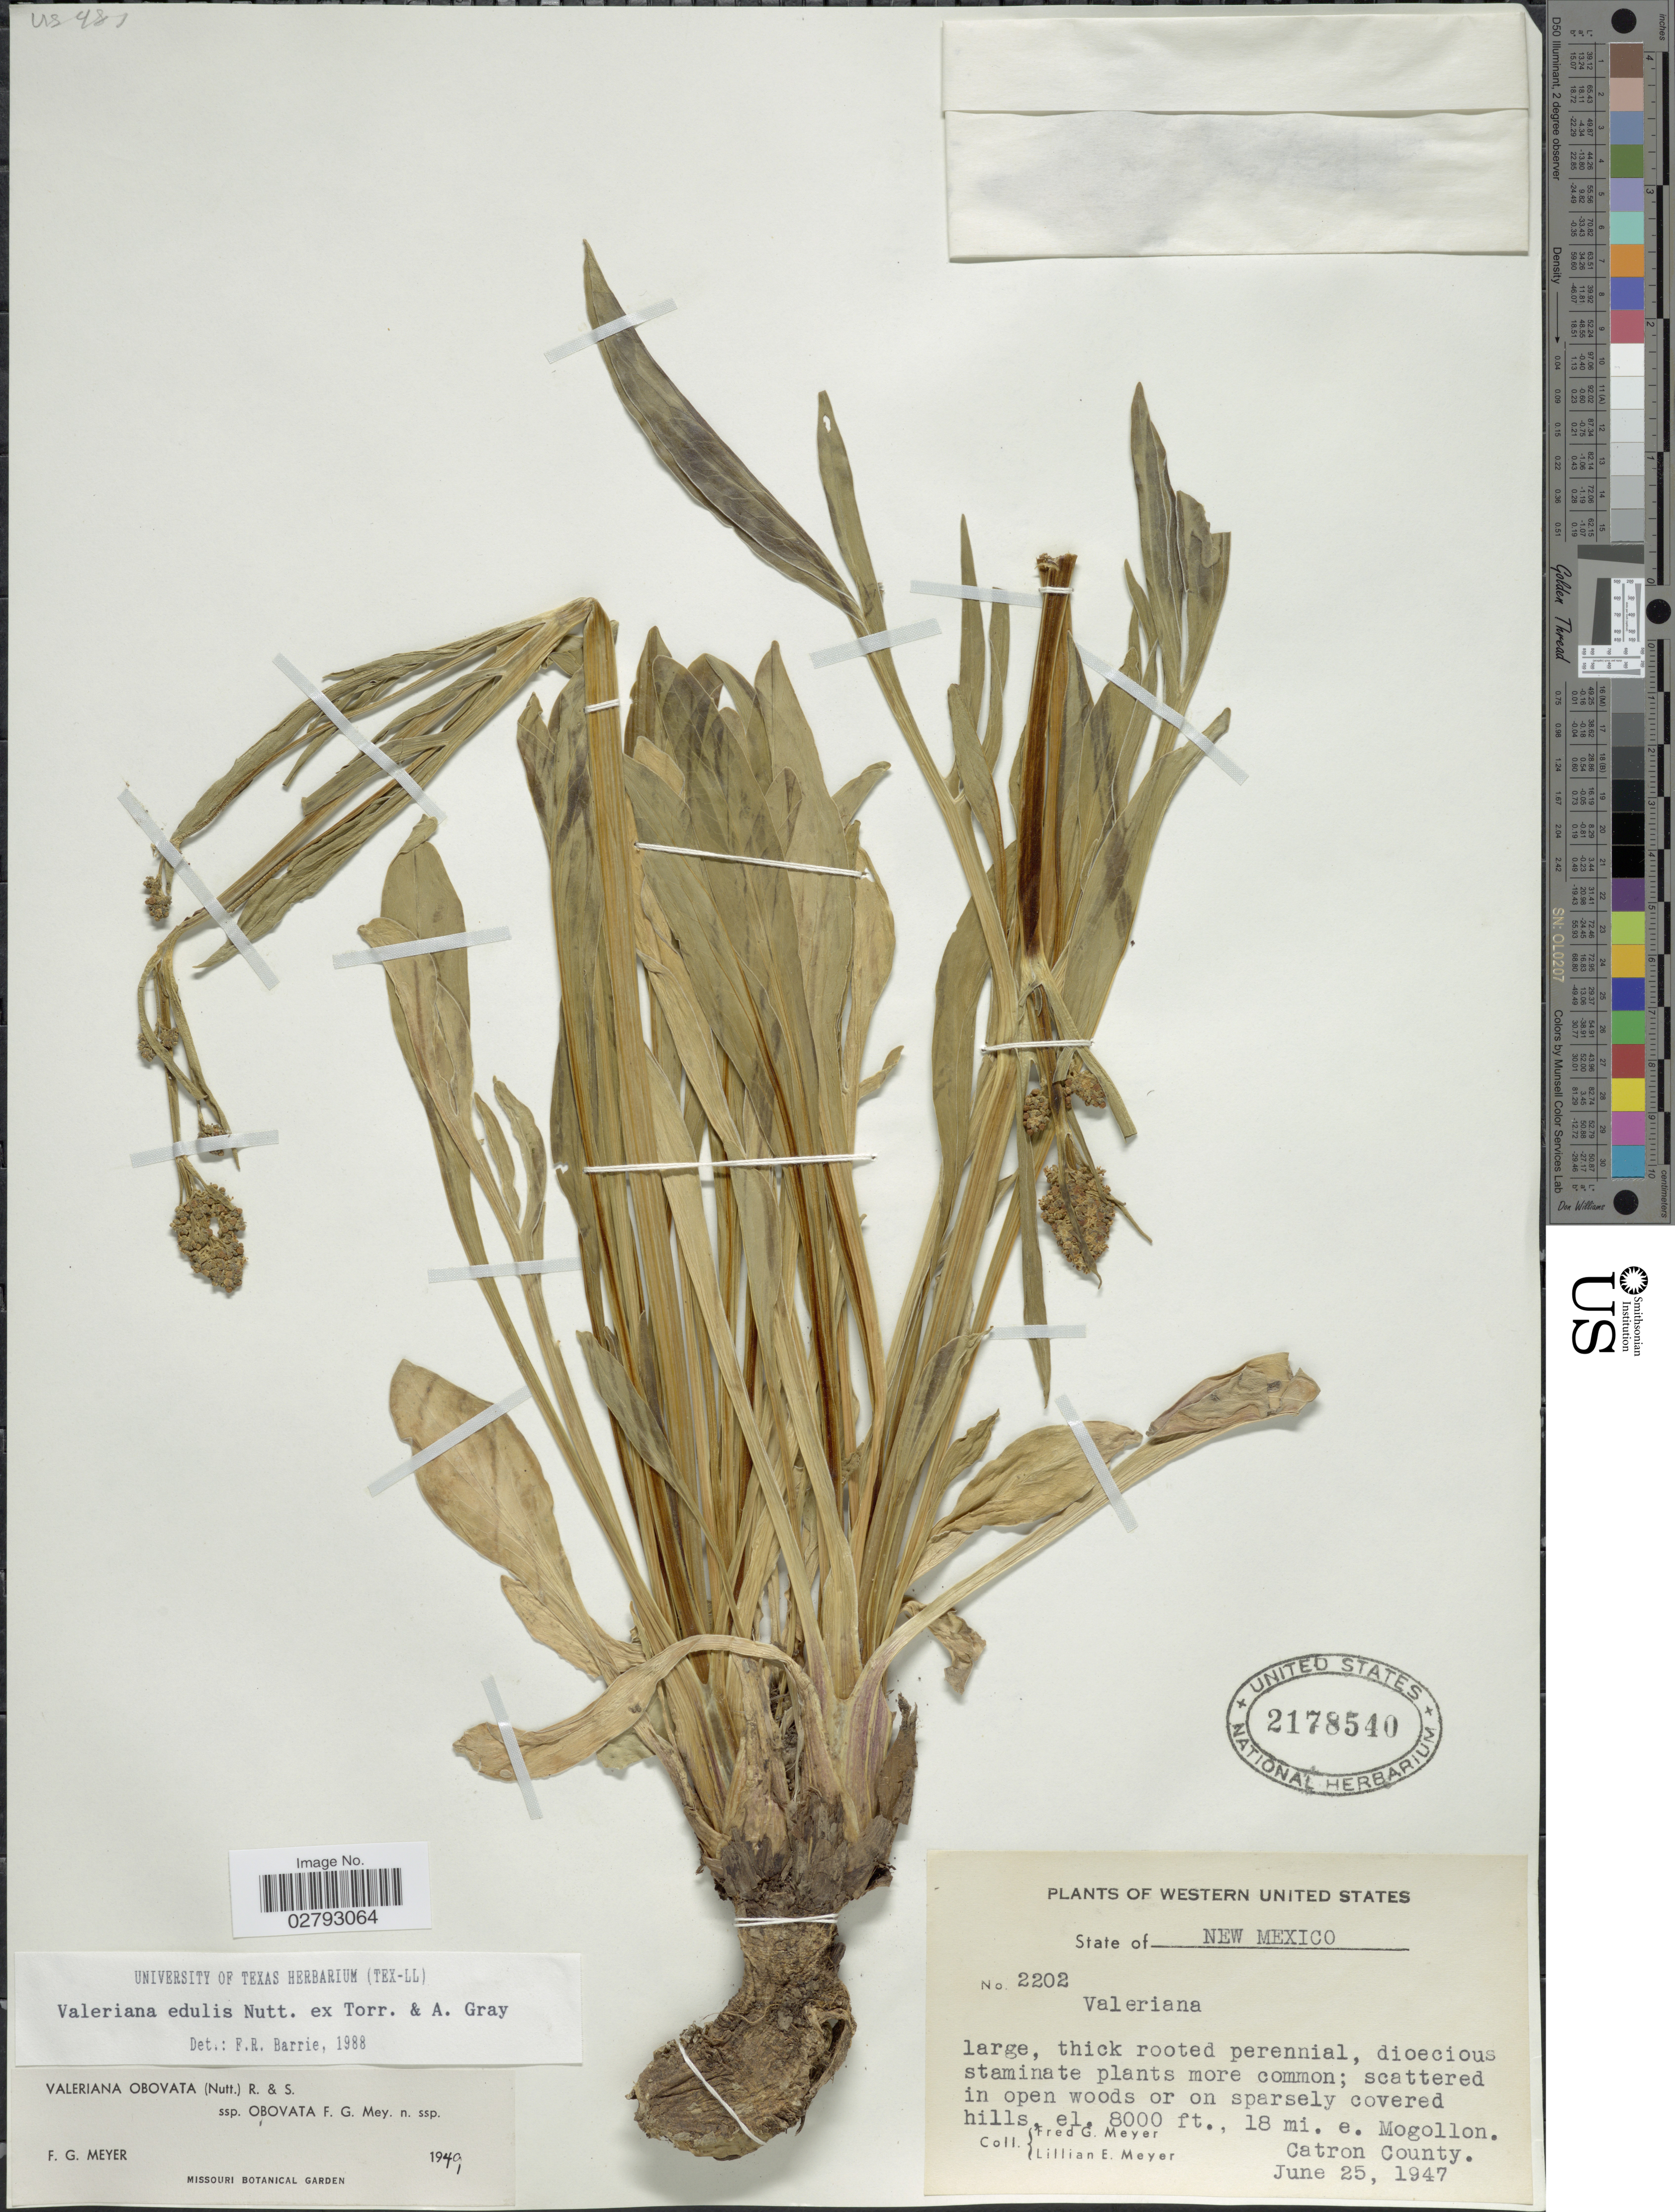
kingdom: Plantae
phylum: Tracheophyta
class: Magnoliopsida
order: Dipsacales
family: Caprifoliaceae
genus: Valeriana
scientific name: Valeriana edulis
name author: Nutt.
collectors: F. G. Meyer & L. Meyer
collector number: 2202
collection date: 1947-06-25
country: United States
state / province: New Mexico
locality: Western United States. 18 mi. e. Mogollon. Catron County.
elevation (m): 2438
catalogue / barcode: US 2178540